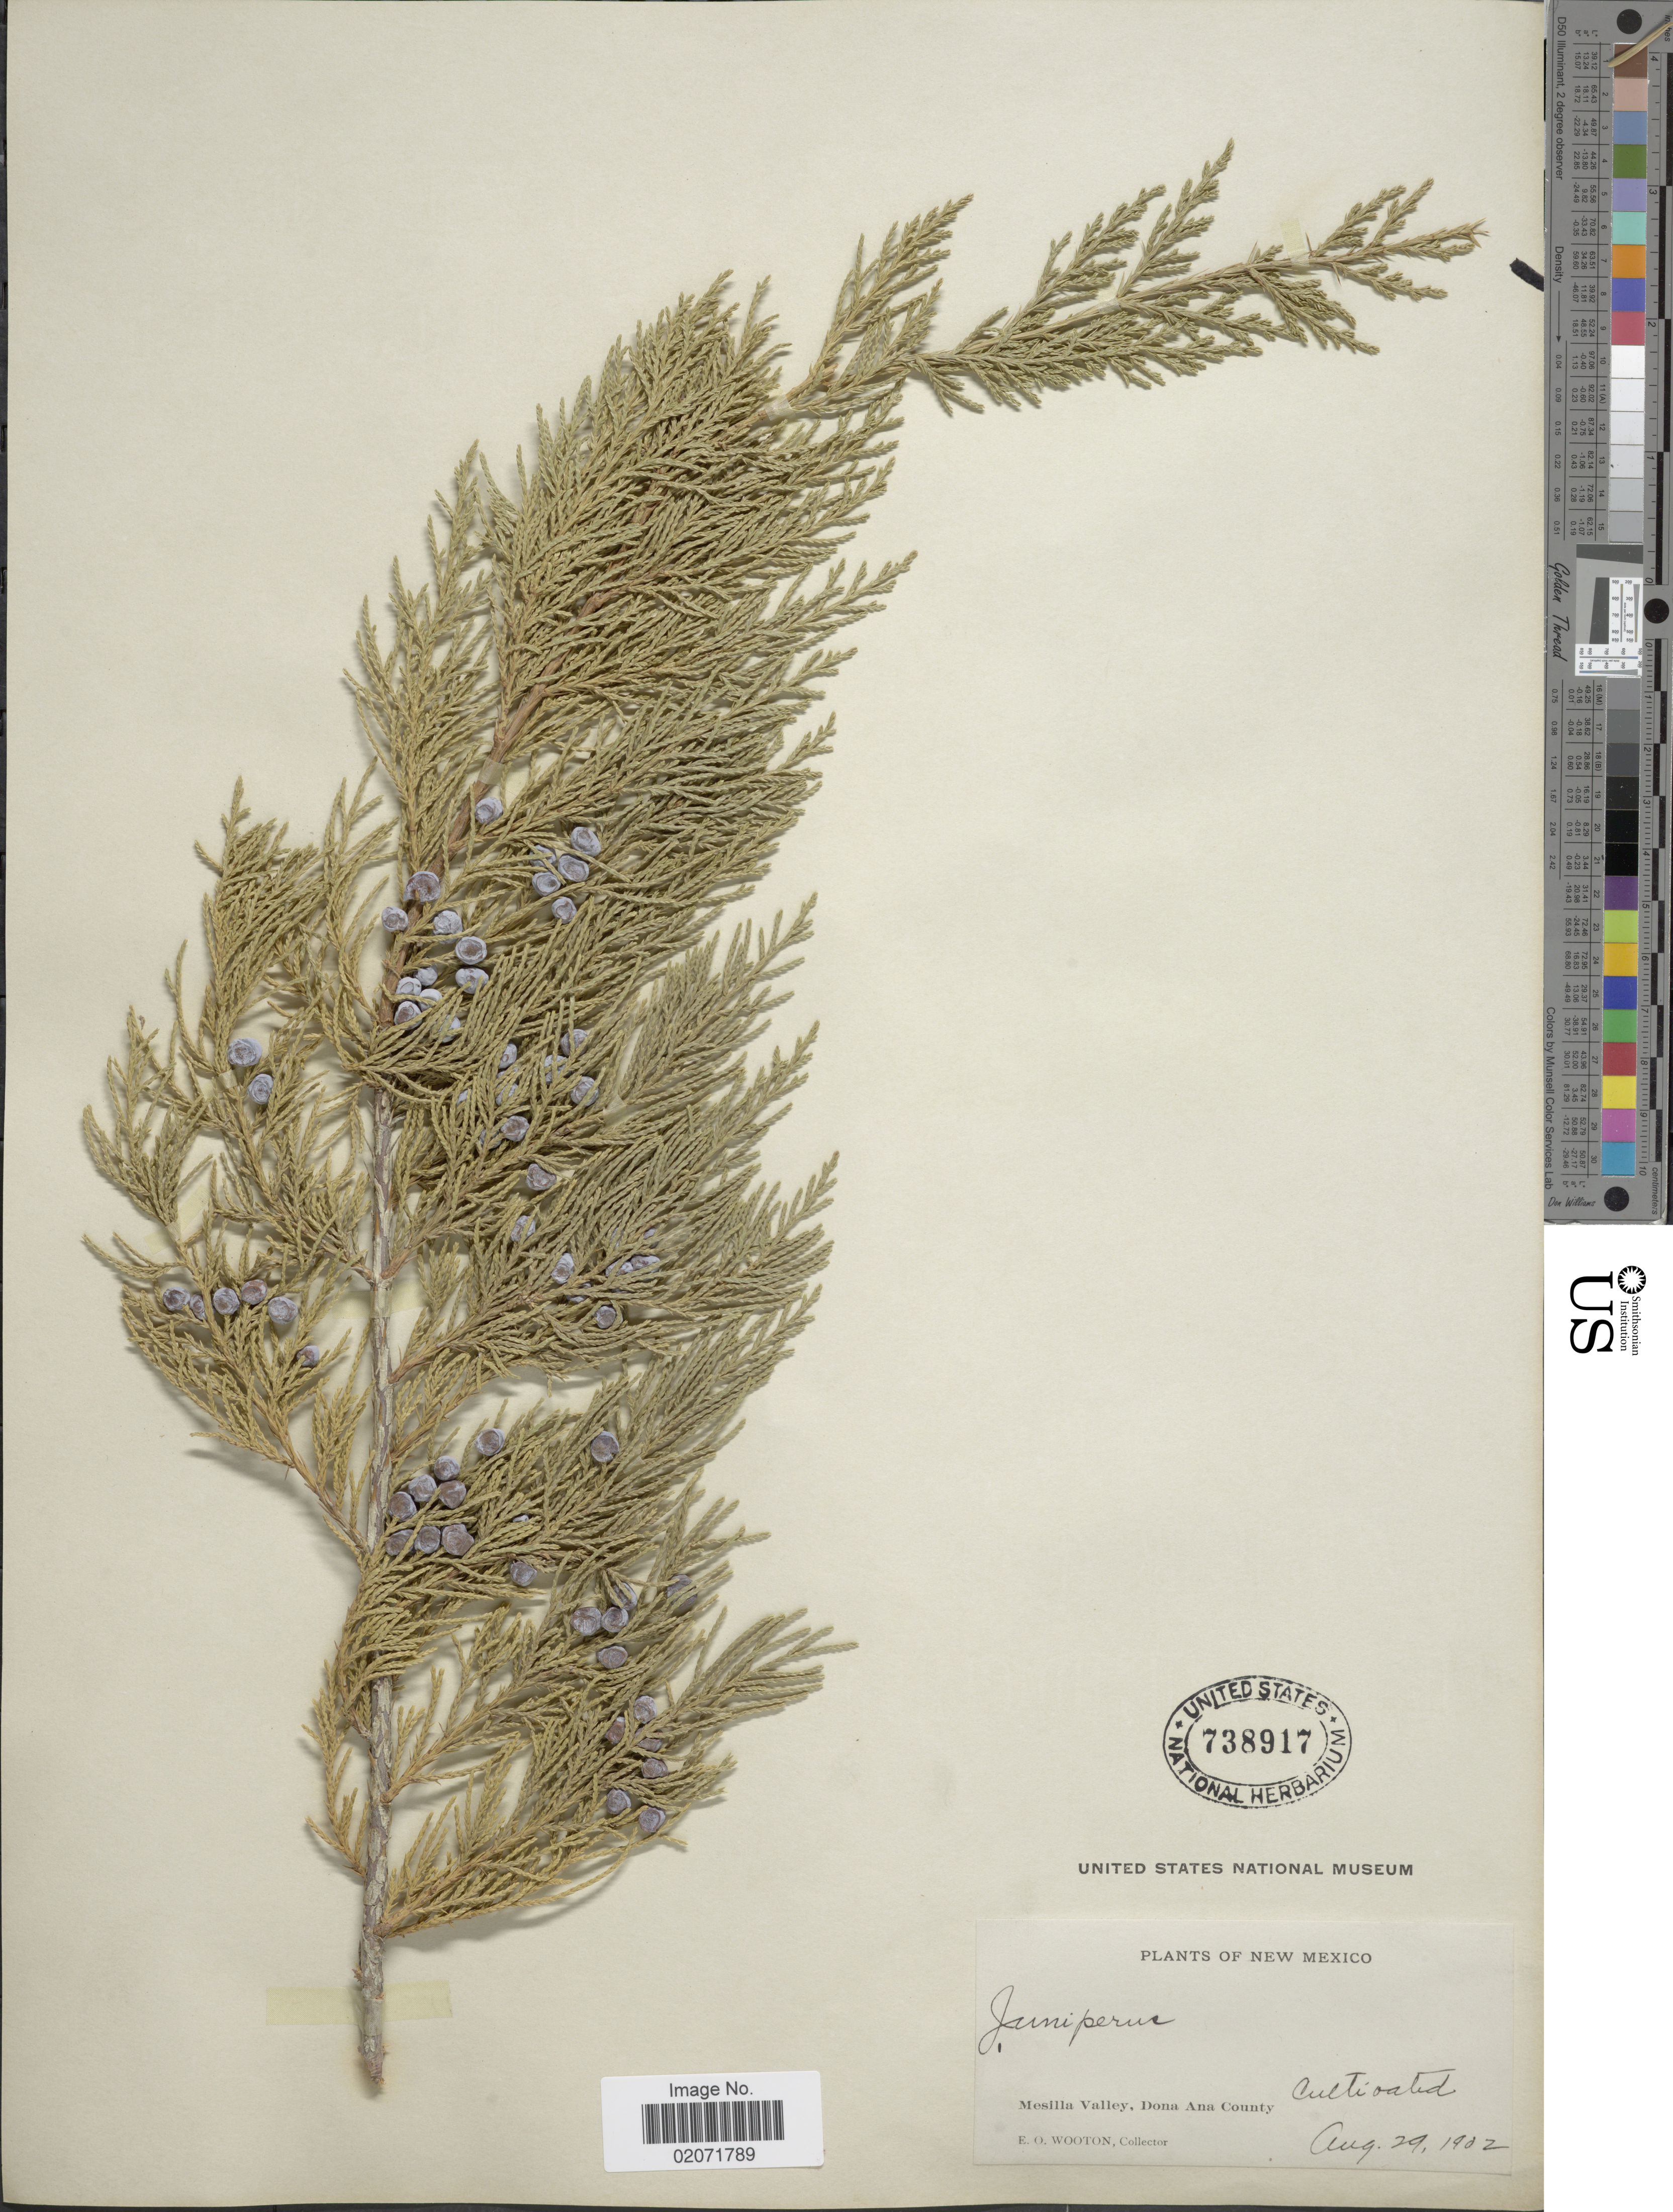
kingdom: Plantae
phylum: Tracheophyta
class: Pinopsida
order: Pinales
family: Cupressaceae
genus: Juniperus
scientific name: Juniperus scopulorum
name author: Sarg.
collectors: E. O. Wooton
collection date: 1902-08-29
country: United States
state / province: New Mexico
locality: Mesilla Valley, Dona Ana County, Cultivated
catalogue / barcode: US 738917